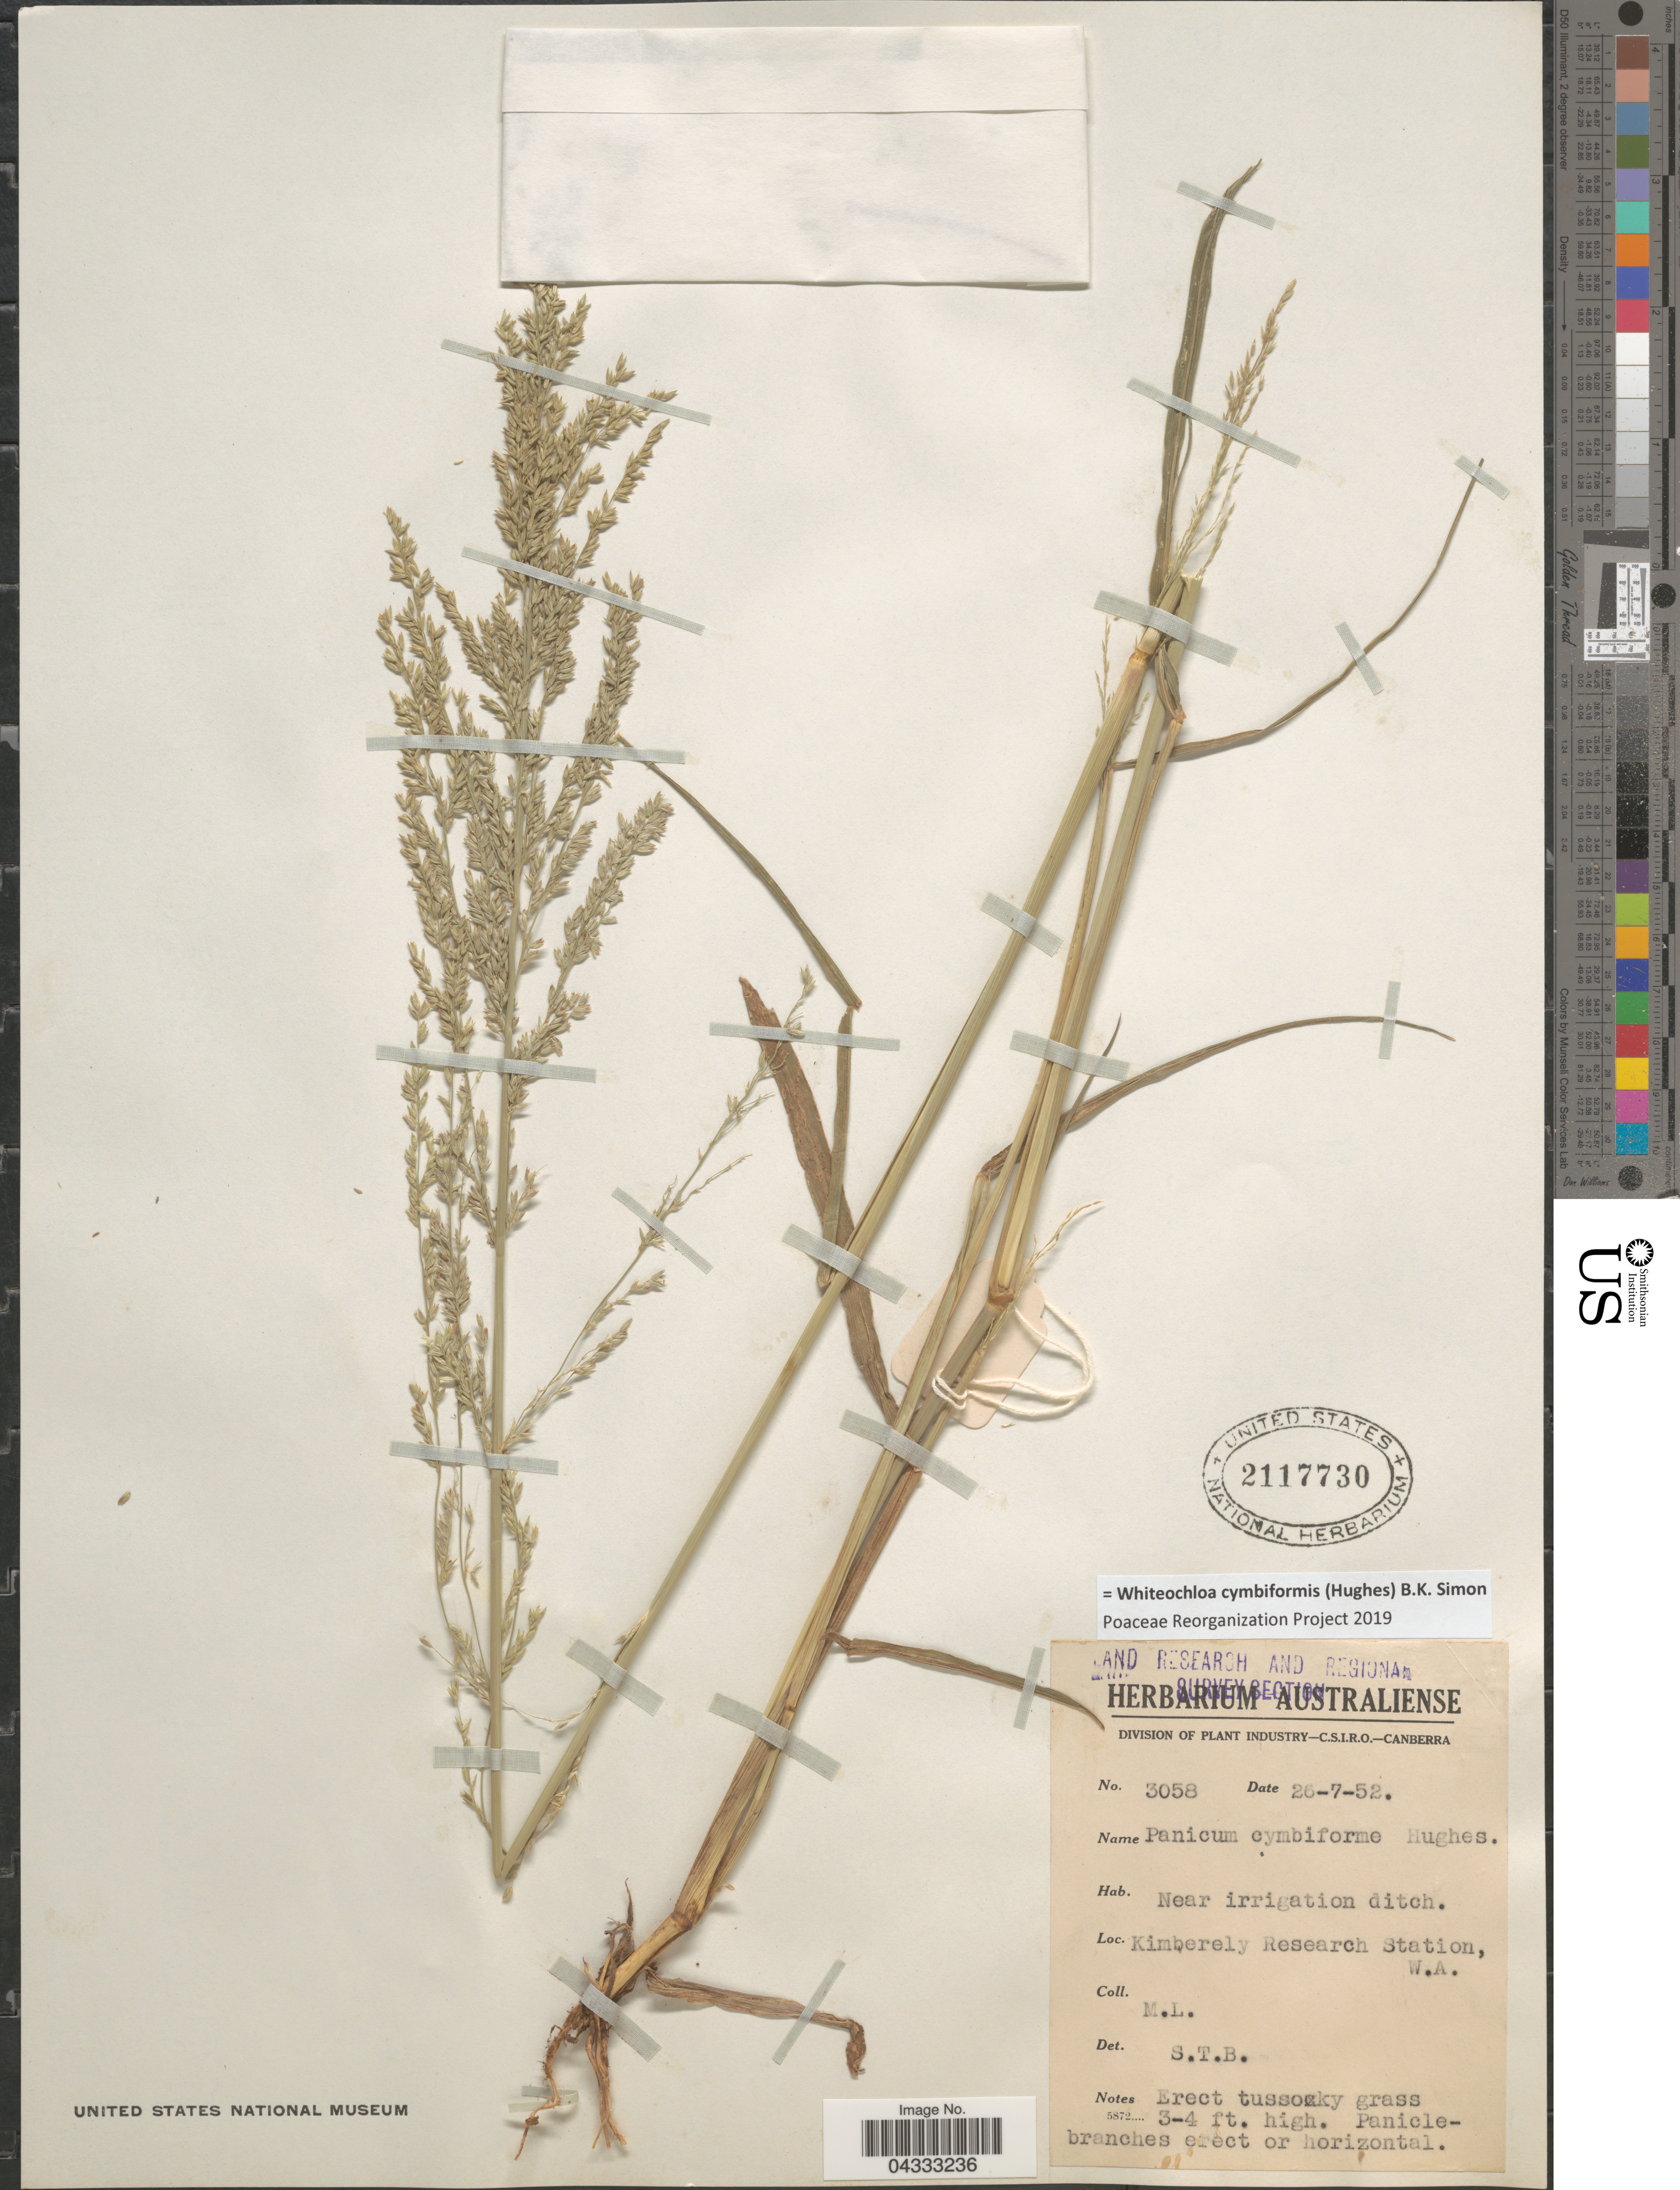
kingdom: Plantae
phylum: Tracheophyta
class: Liliopsida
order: Poales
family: Poaceae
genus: Whiteochloa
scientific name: Whiteochloa cymbiformis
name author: (Hughes) B.K. Simon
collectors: M. L.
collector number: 3058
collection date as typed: Transcribed d/m/y: 26/7/52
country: Australia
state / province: Western Australia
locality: Land Research and Regional Survey Section. Kimberely Research Station.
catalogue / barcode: US 2117730